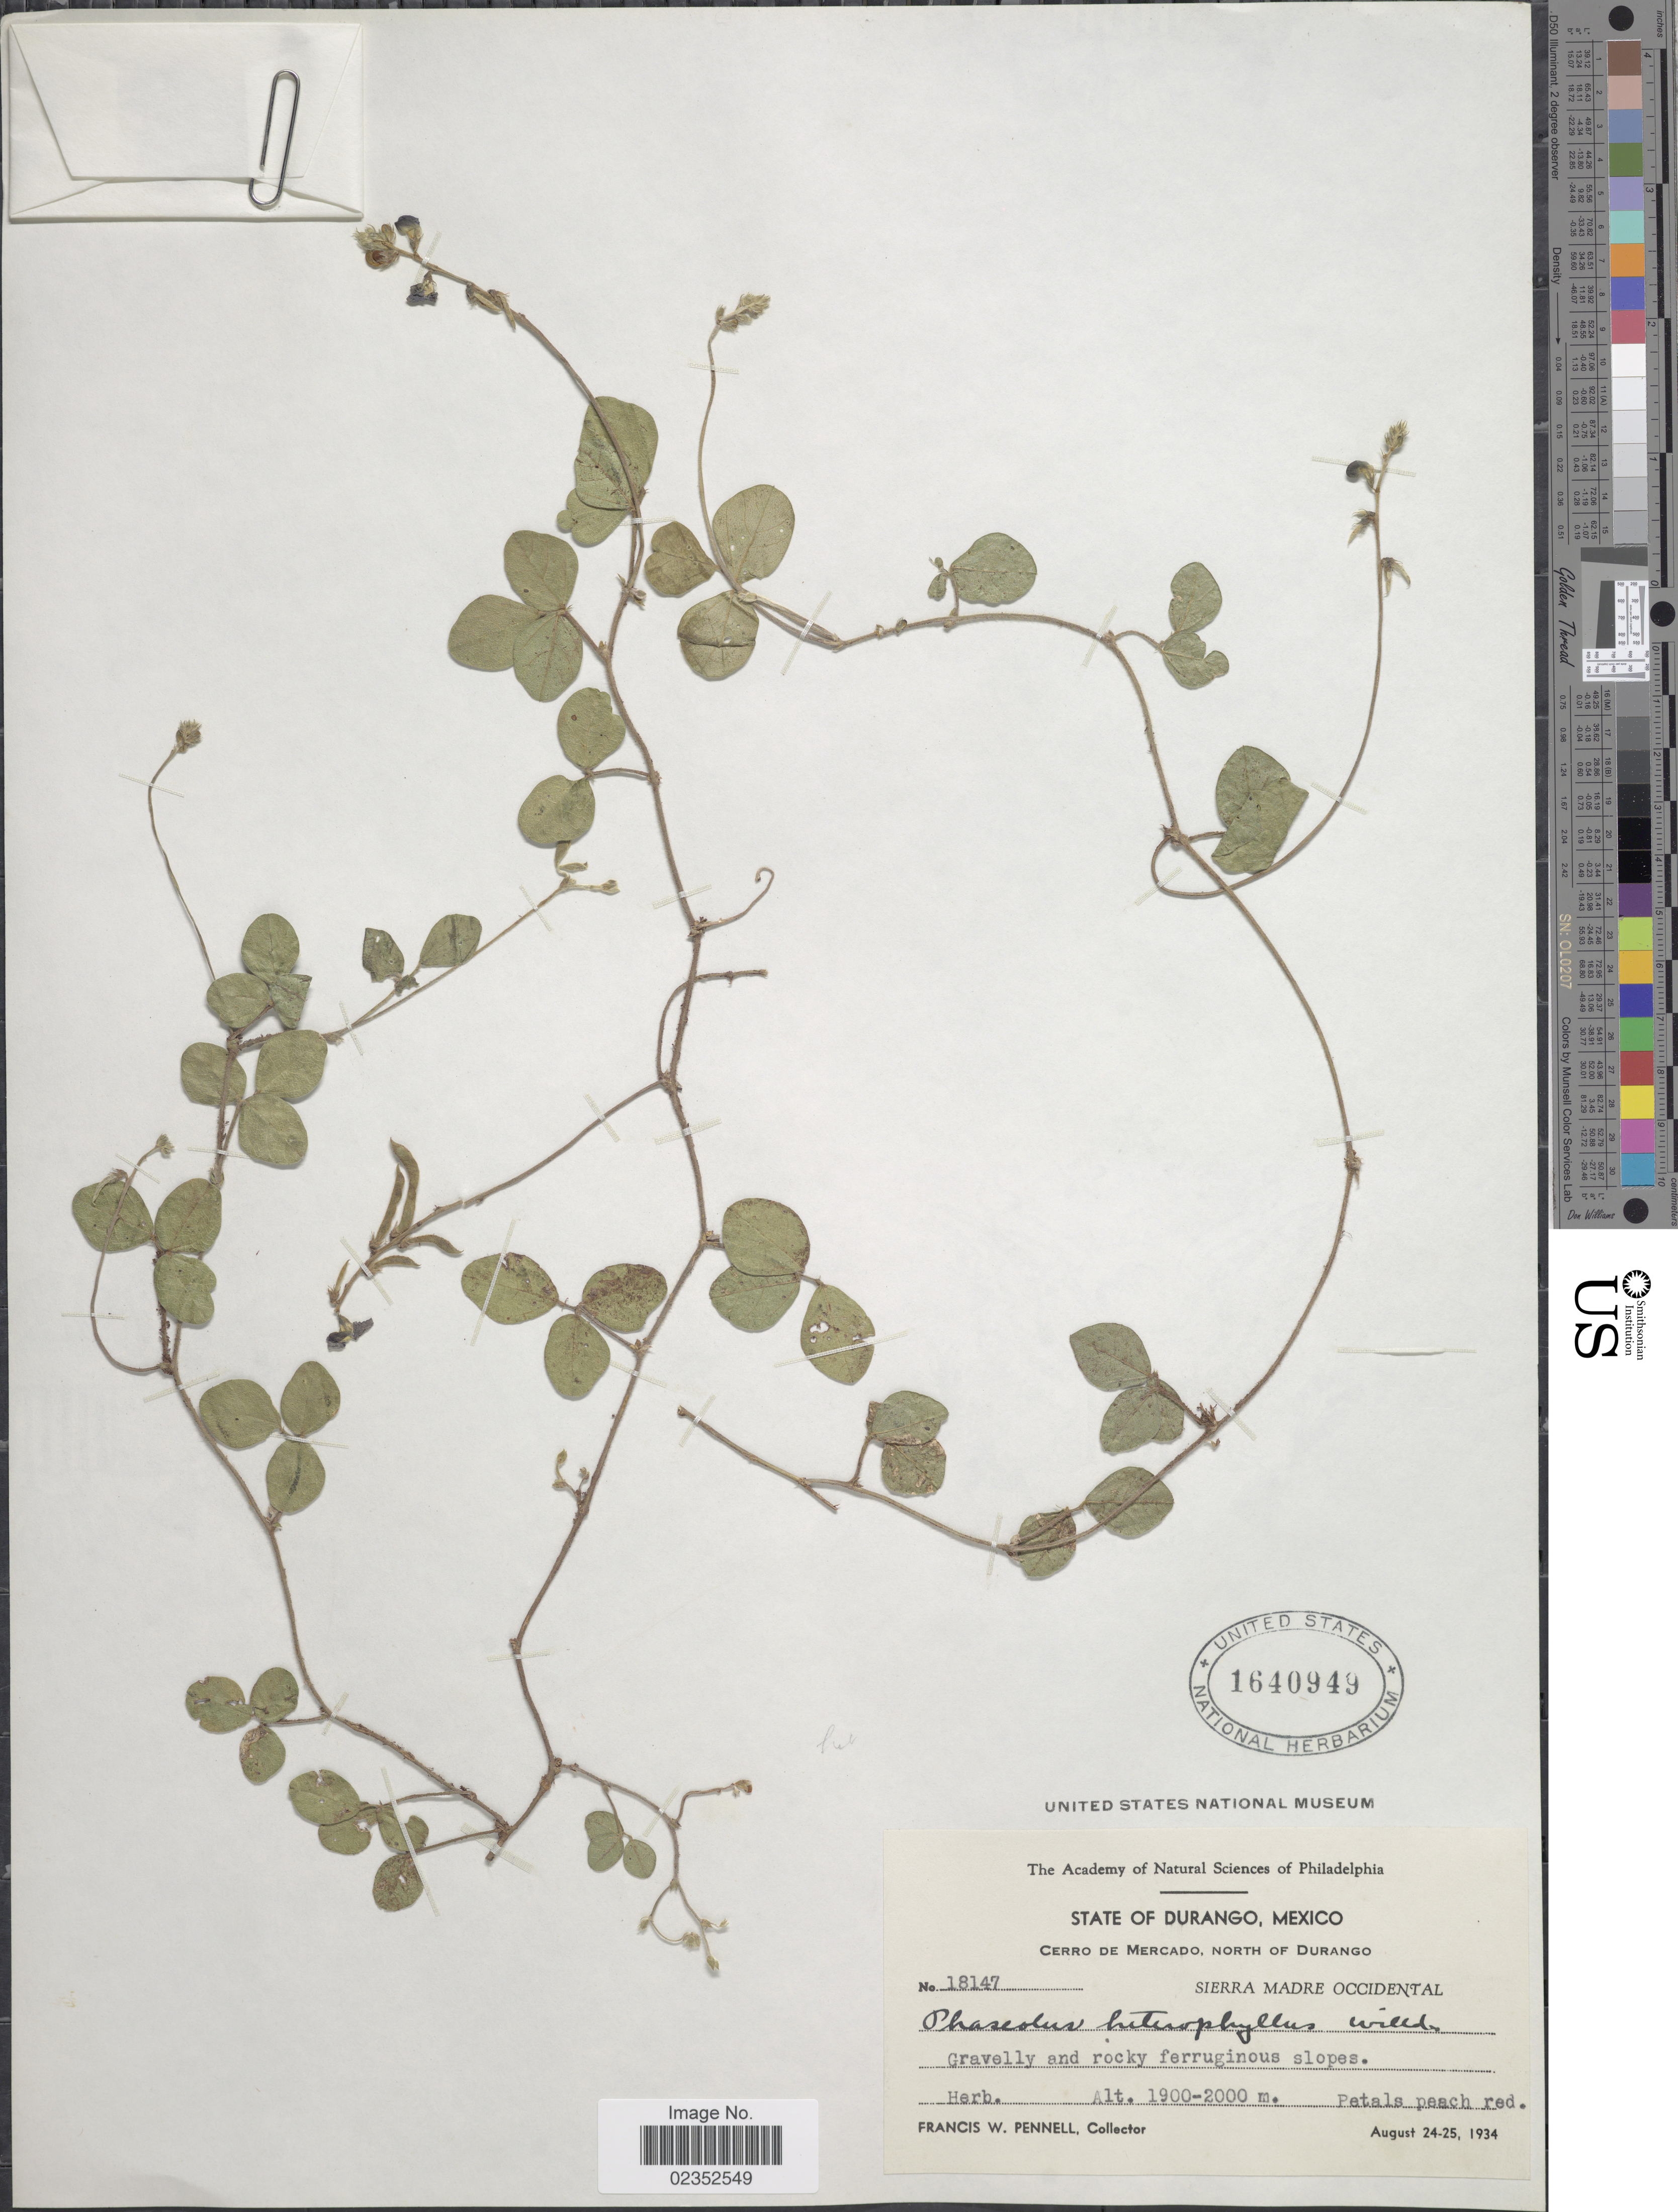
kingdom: Plantae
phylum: Tracheophyta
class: Magnoliopsida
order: Fabales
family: Fabaceae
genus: Macroptilium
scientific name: Macroptilium gibbosifolium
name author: (Ortega) A. Delgado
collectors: F. W. Pennell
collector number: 18147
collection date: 1934-08-24/1934-08-25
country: Mexico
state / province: Durango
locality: Cerro de Mercado, north of Durango, Sierra Madre Occidental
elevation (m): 1900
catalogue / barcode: US 1640949